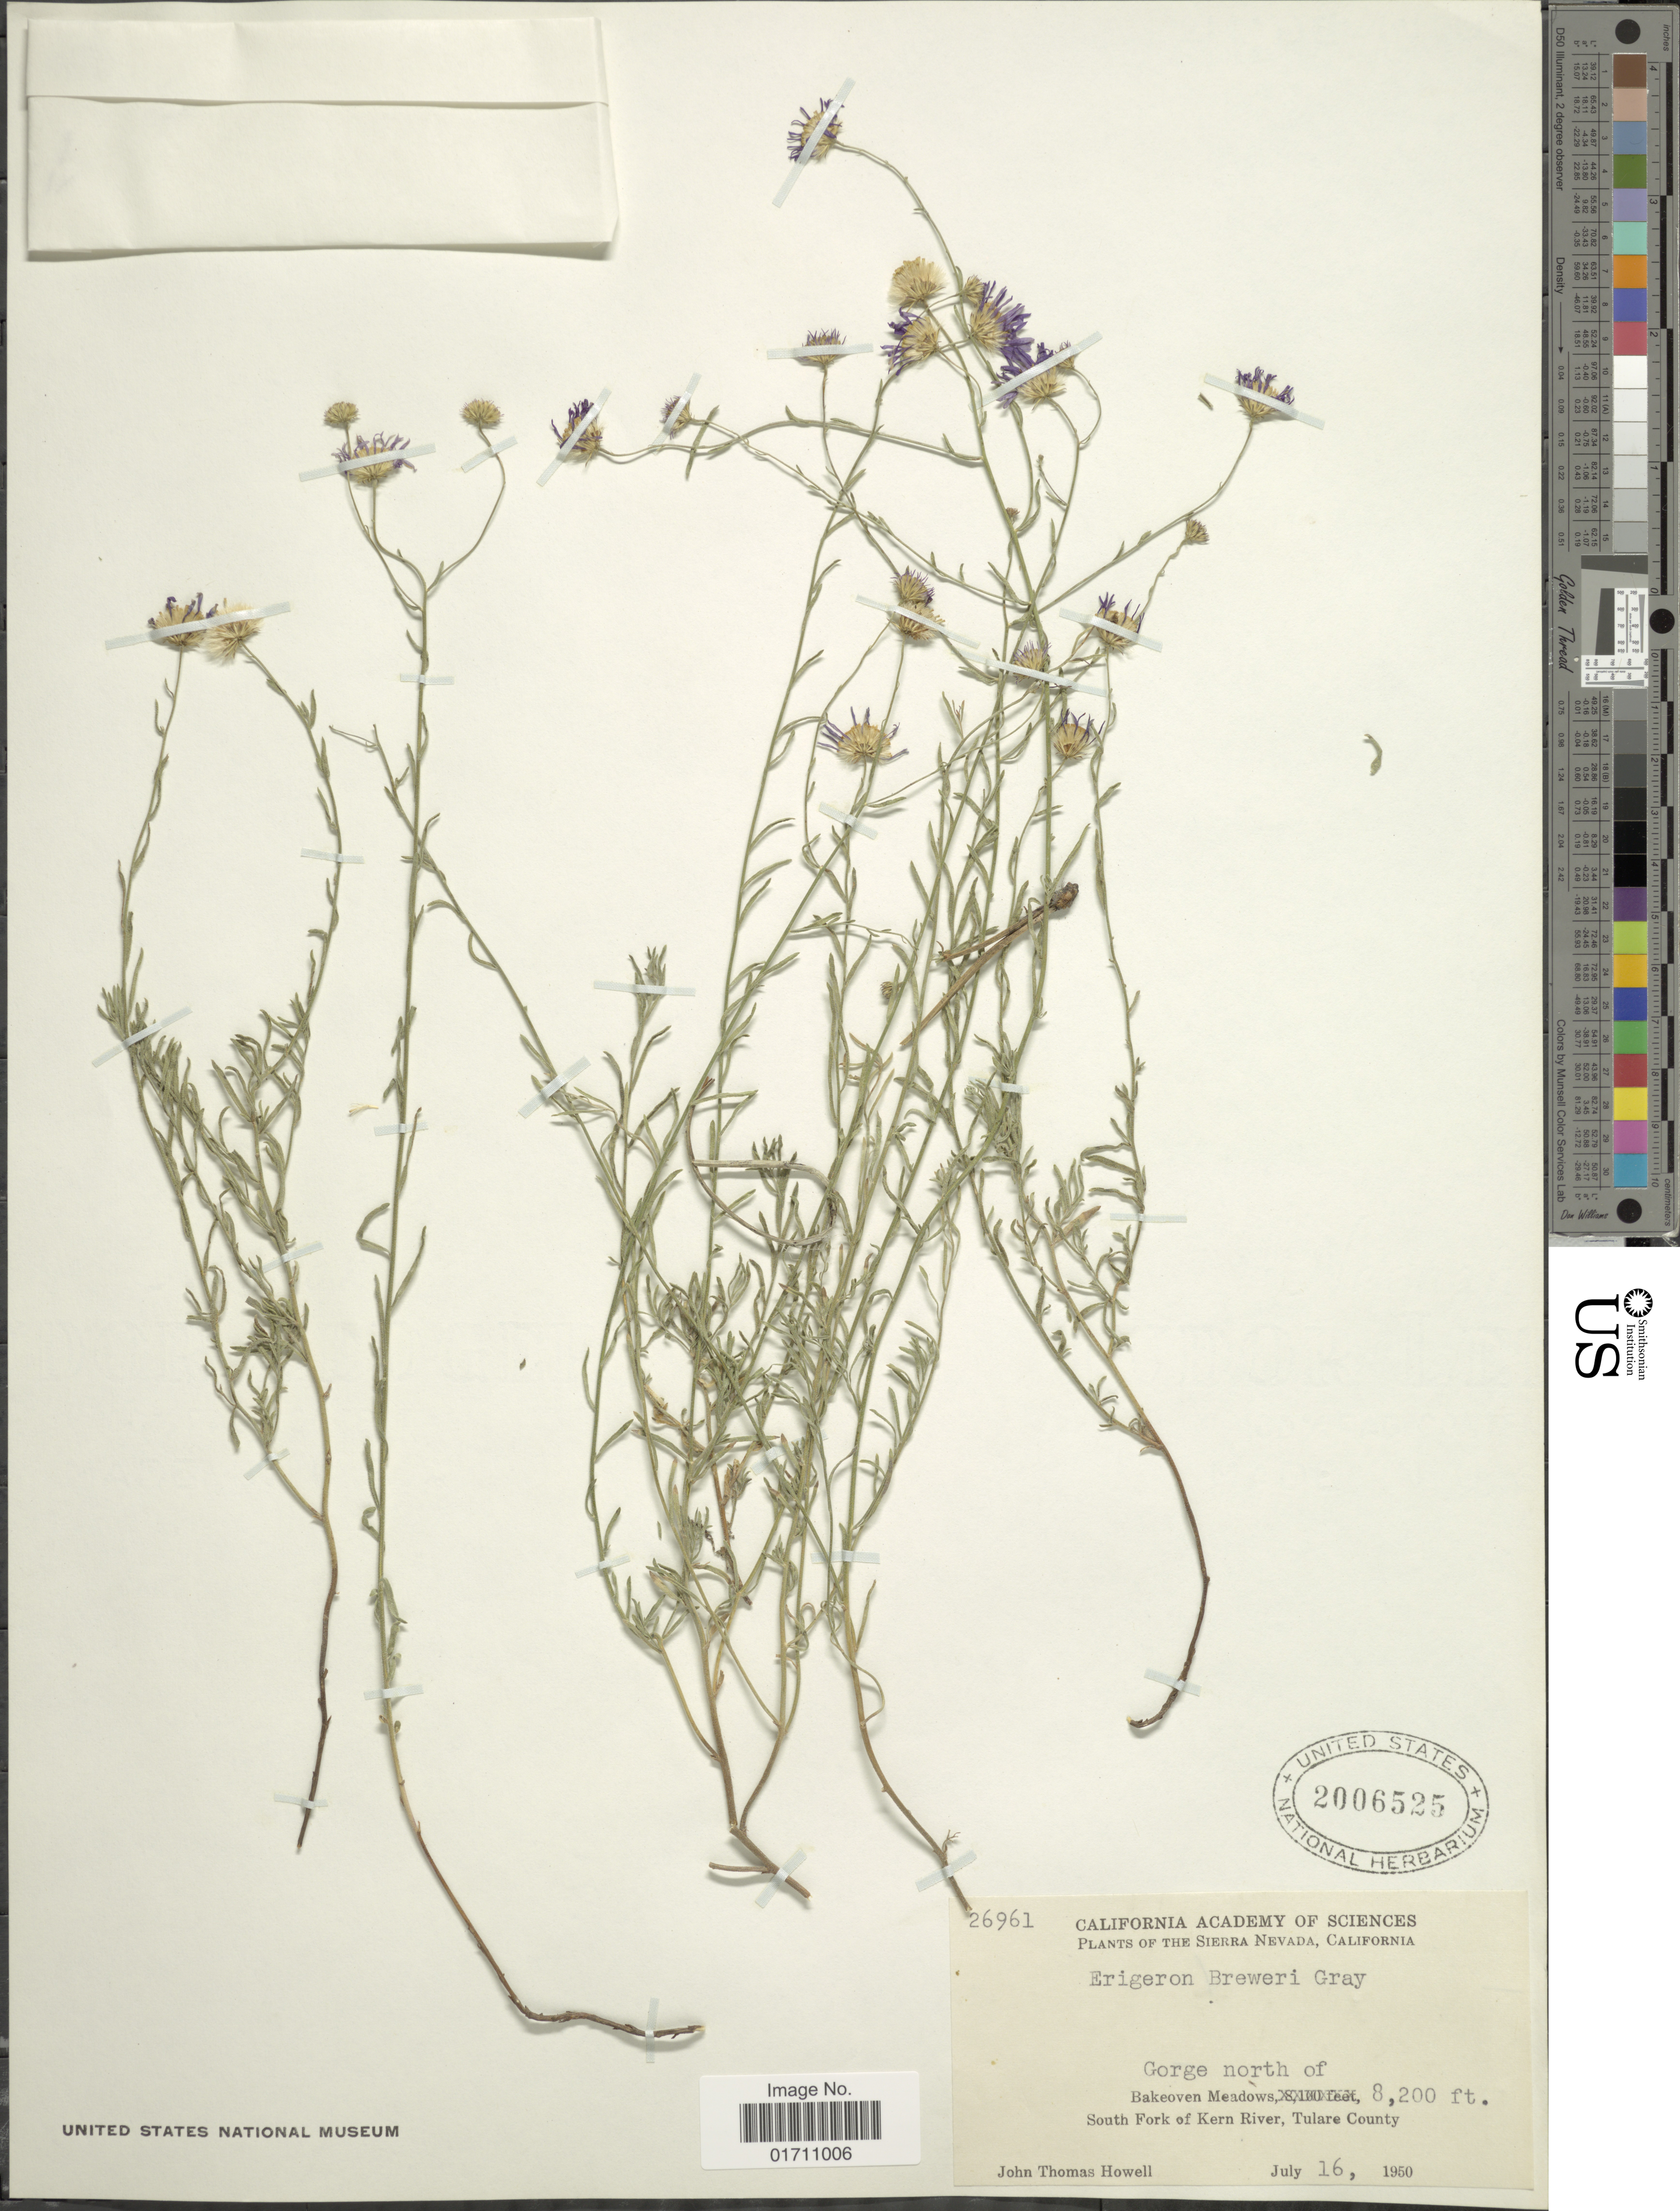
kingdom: Plantae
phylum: Tracheophyta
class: Magnoliopsida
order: Asterales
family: Asteraceae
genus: Erigeron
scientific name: Erigeron breweri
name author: A. Gray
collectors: J. T. Howell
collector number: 26961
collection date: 1950-07-16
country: United States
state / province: California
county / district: Tulare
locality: Sierra Nevada, Gorge north of Bakeoven Meadows, South Fork of Kern River, Tulare County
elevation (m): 2499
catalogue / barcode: US 2006525